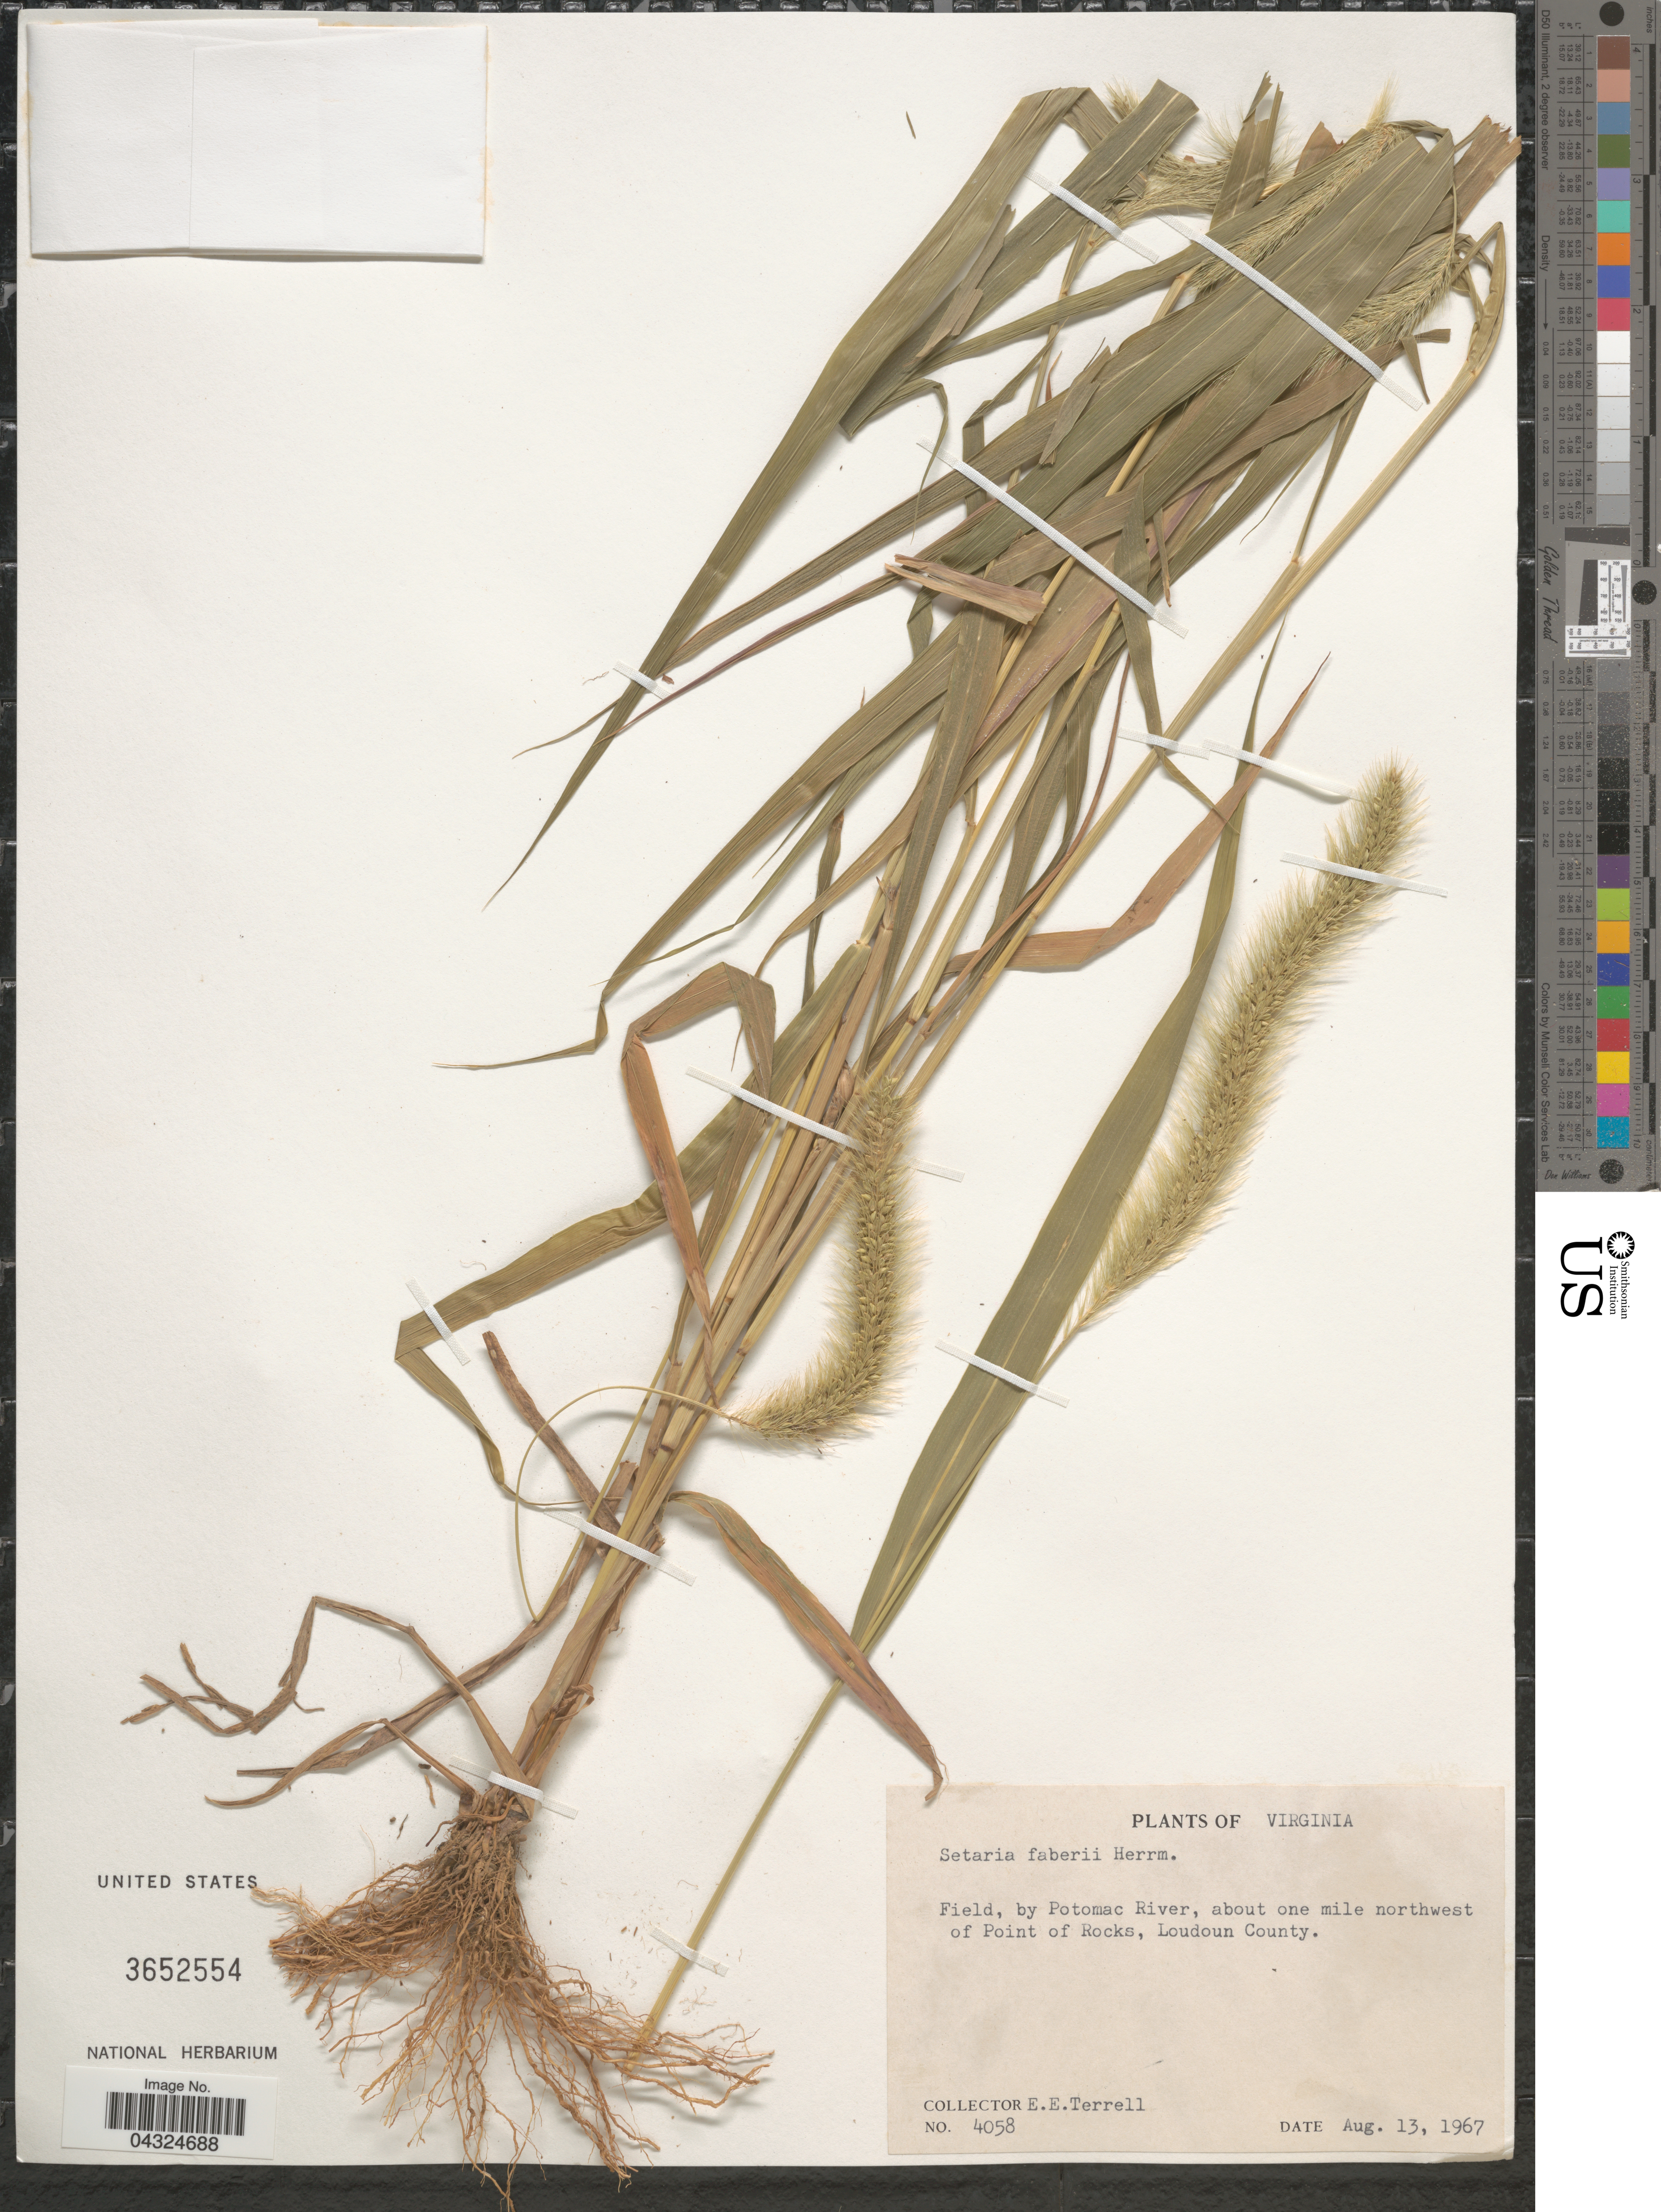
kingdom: Plantae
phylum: Tracheophyta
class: Liliopsida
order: Poales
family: Poaceae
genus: Setaria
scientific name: Setaria faberi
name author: R.A.W. Herrm.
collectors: E. E. Terrell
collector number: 4058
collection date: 1967-08-13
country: United States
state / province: Virginia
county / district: Loudoun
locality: Field, Potomac River, about one mile northwest of Point of Rocks.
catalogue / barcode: US 3652554